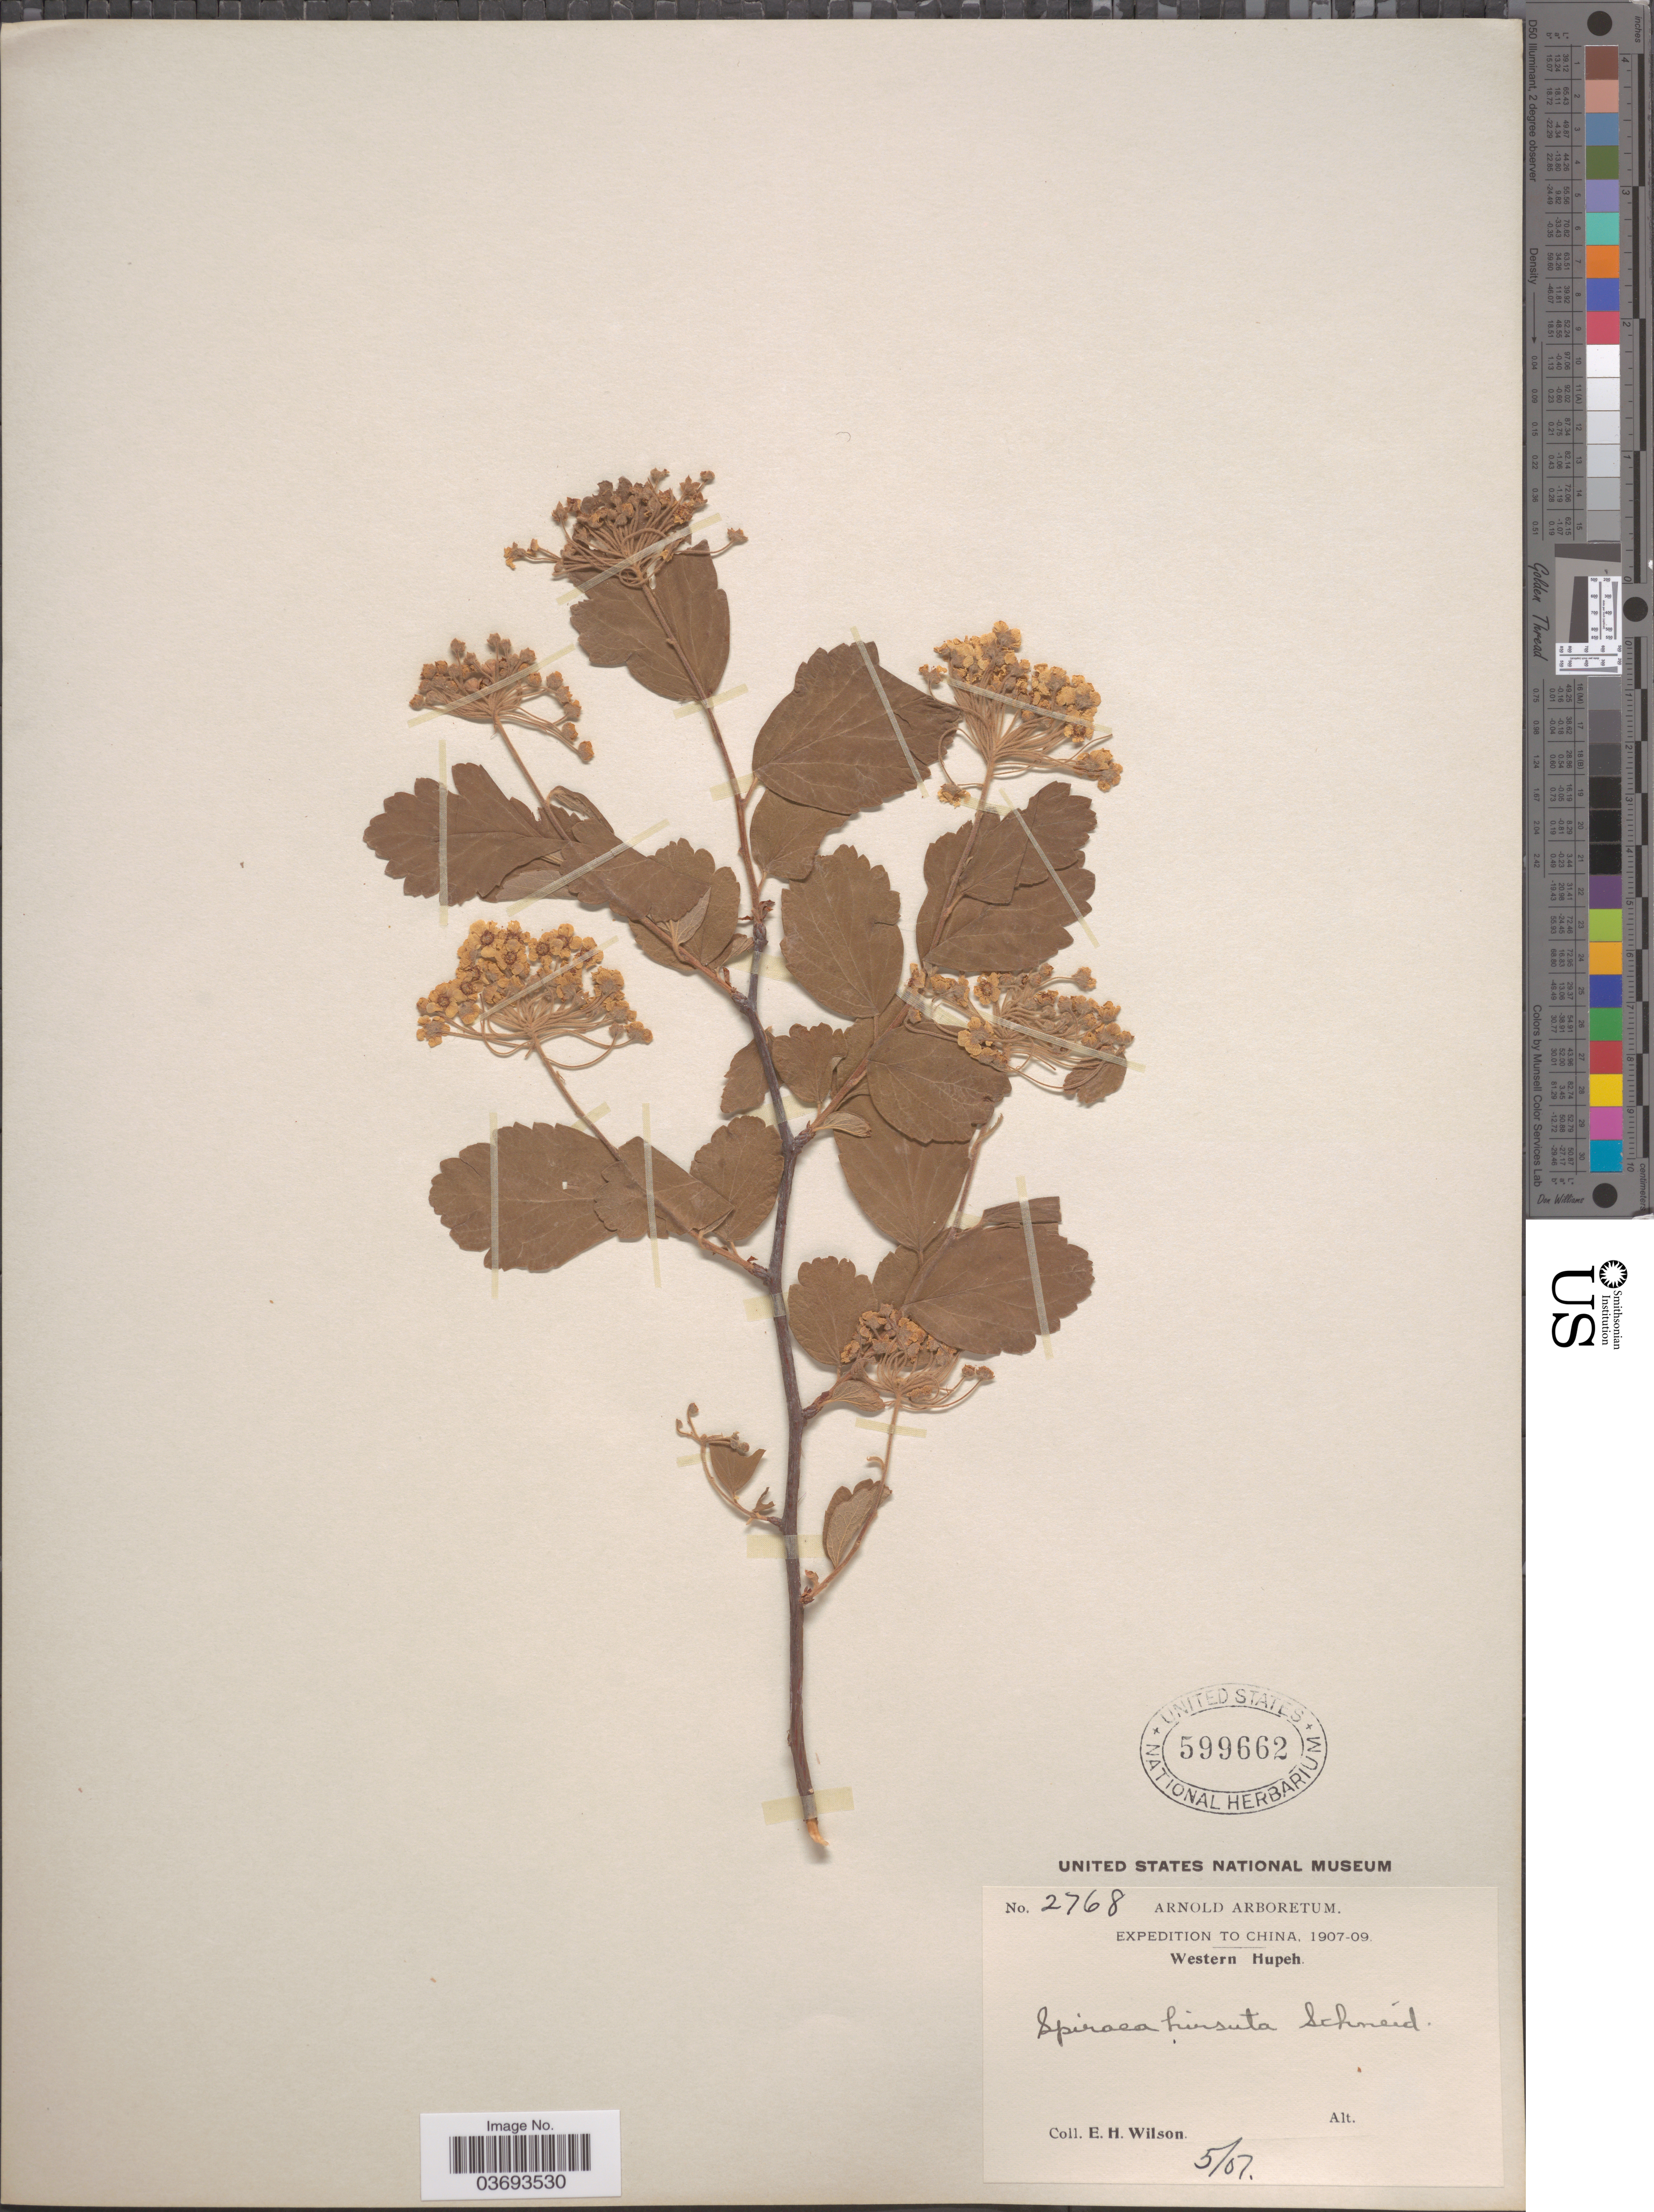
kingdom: Plantae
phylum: Tracheophyta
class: Magnoliopsida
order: Rosales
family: Rosaceae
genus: Spiraea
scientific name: Spiraea hirsuta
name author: (Hemsl.) C.K. Schneid.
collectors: E. Wilson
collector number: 2768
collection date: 1907-05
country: China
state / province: Hubei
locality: Western Hupeh.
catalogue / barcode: US 599662